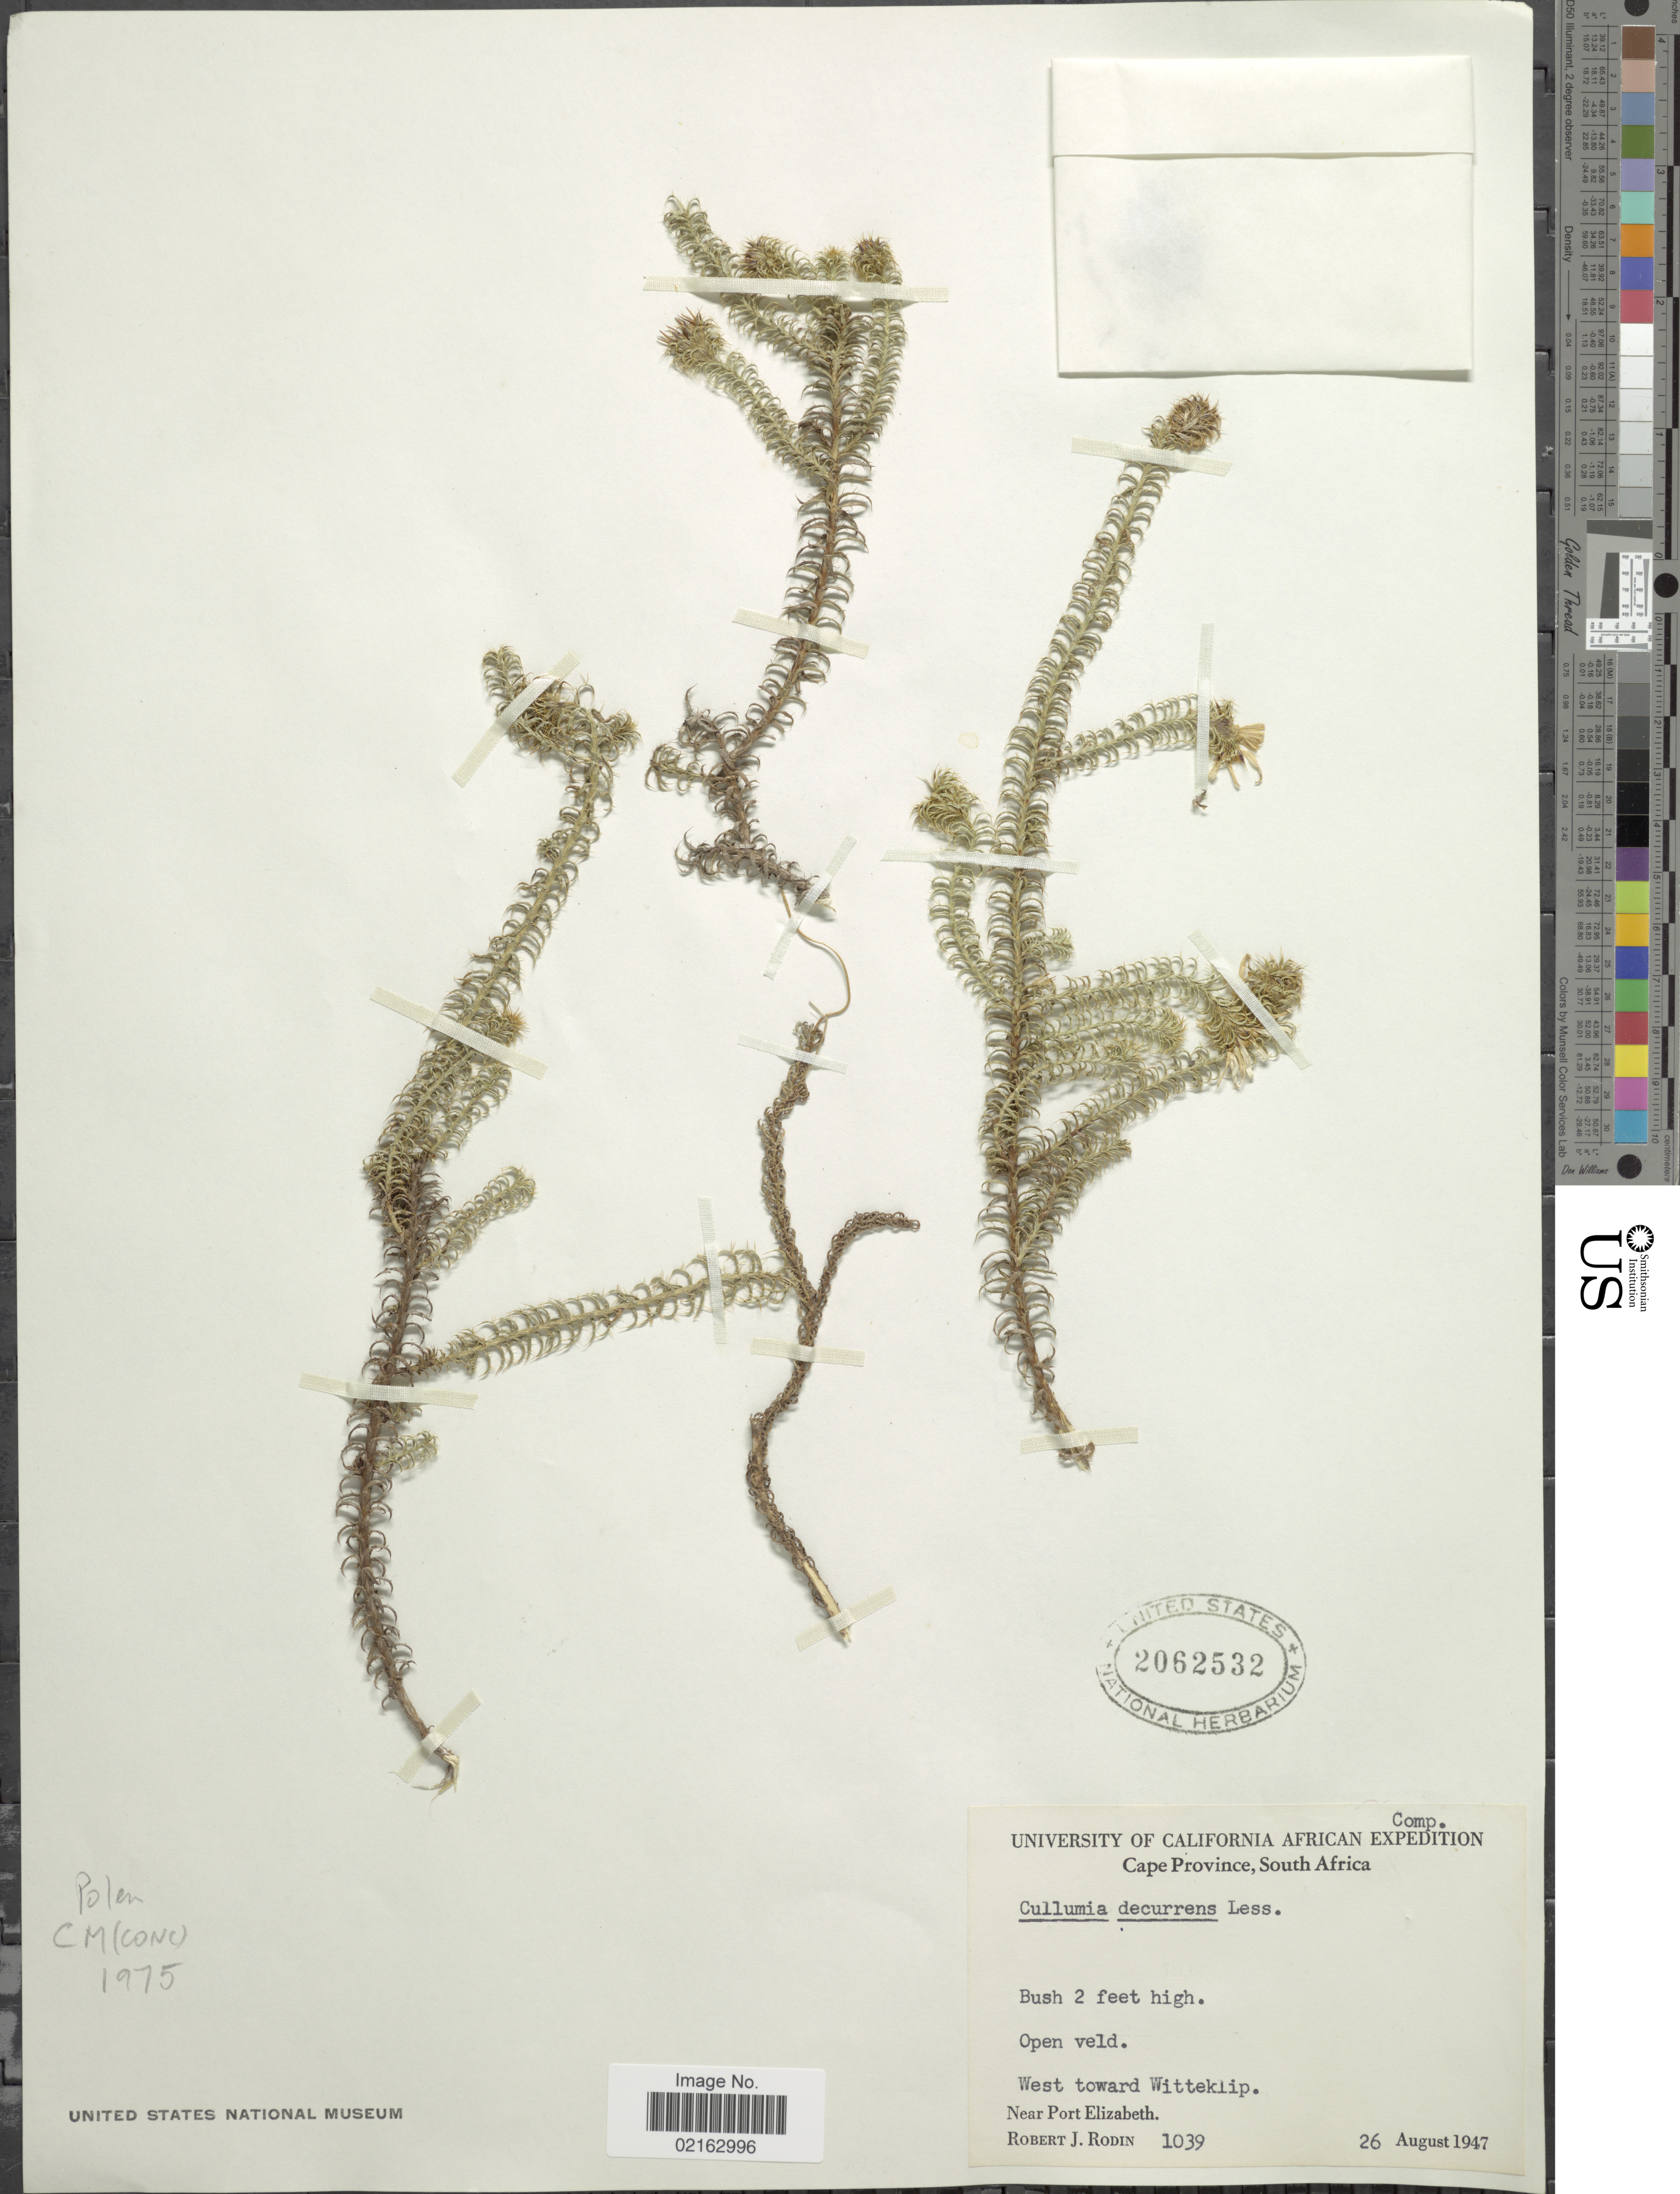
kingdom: Plantae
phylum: Tracheophyta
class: Magnoliopsida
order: Asterales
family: Asteraceae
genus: Cullumia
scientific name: Cullumia decurrens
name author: Less.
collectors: R. J. Rodin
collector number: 1039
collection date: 1947-08-26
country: South Africa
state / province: Eastern Cape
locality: Cape Province, South Africa. West toward Witteklip. Near Port Elizabeth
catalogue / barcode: US 2062532